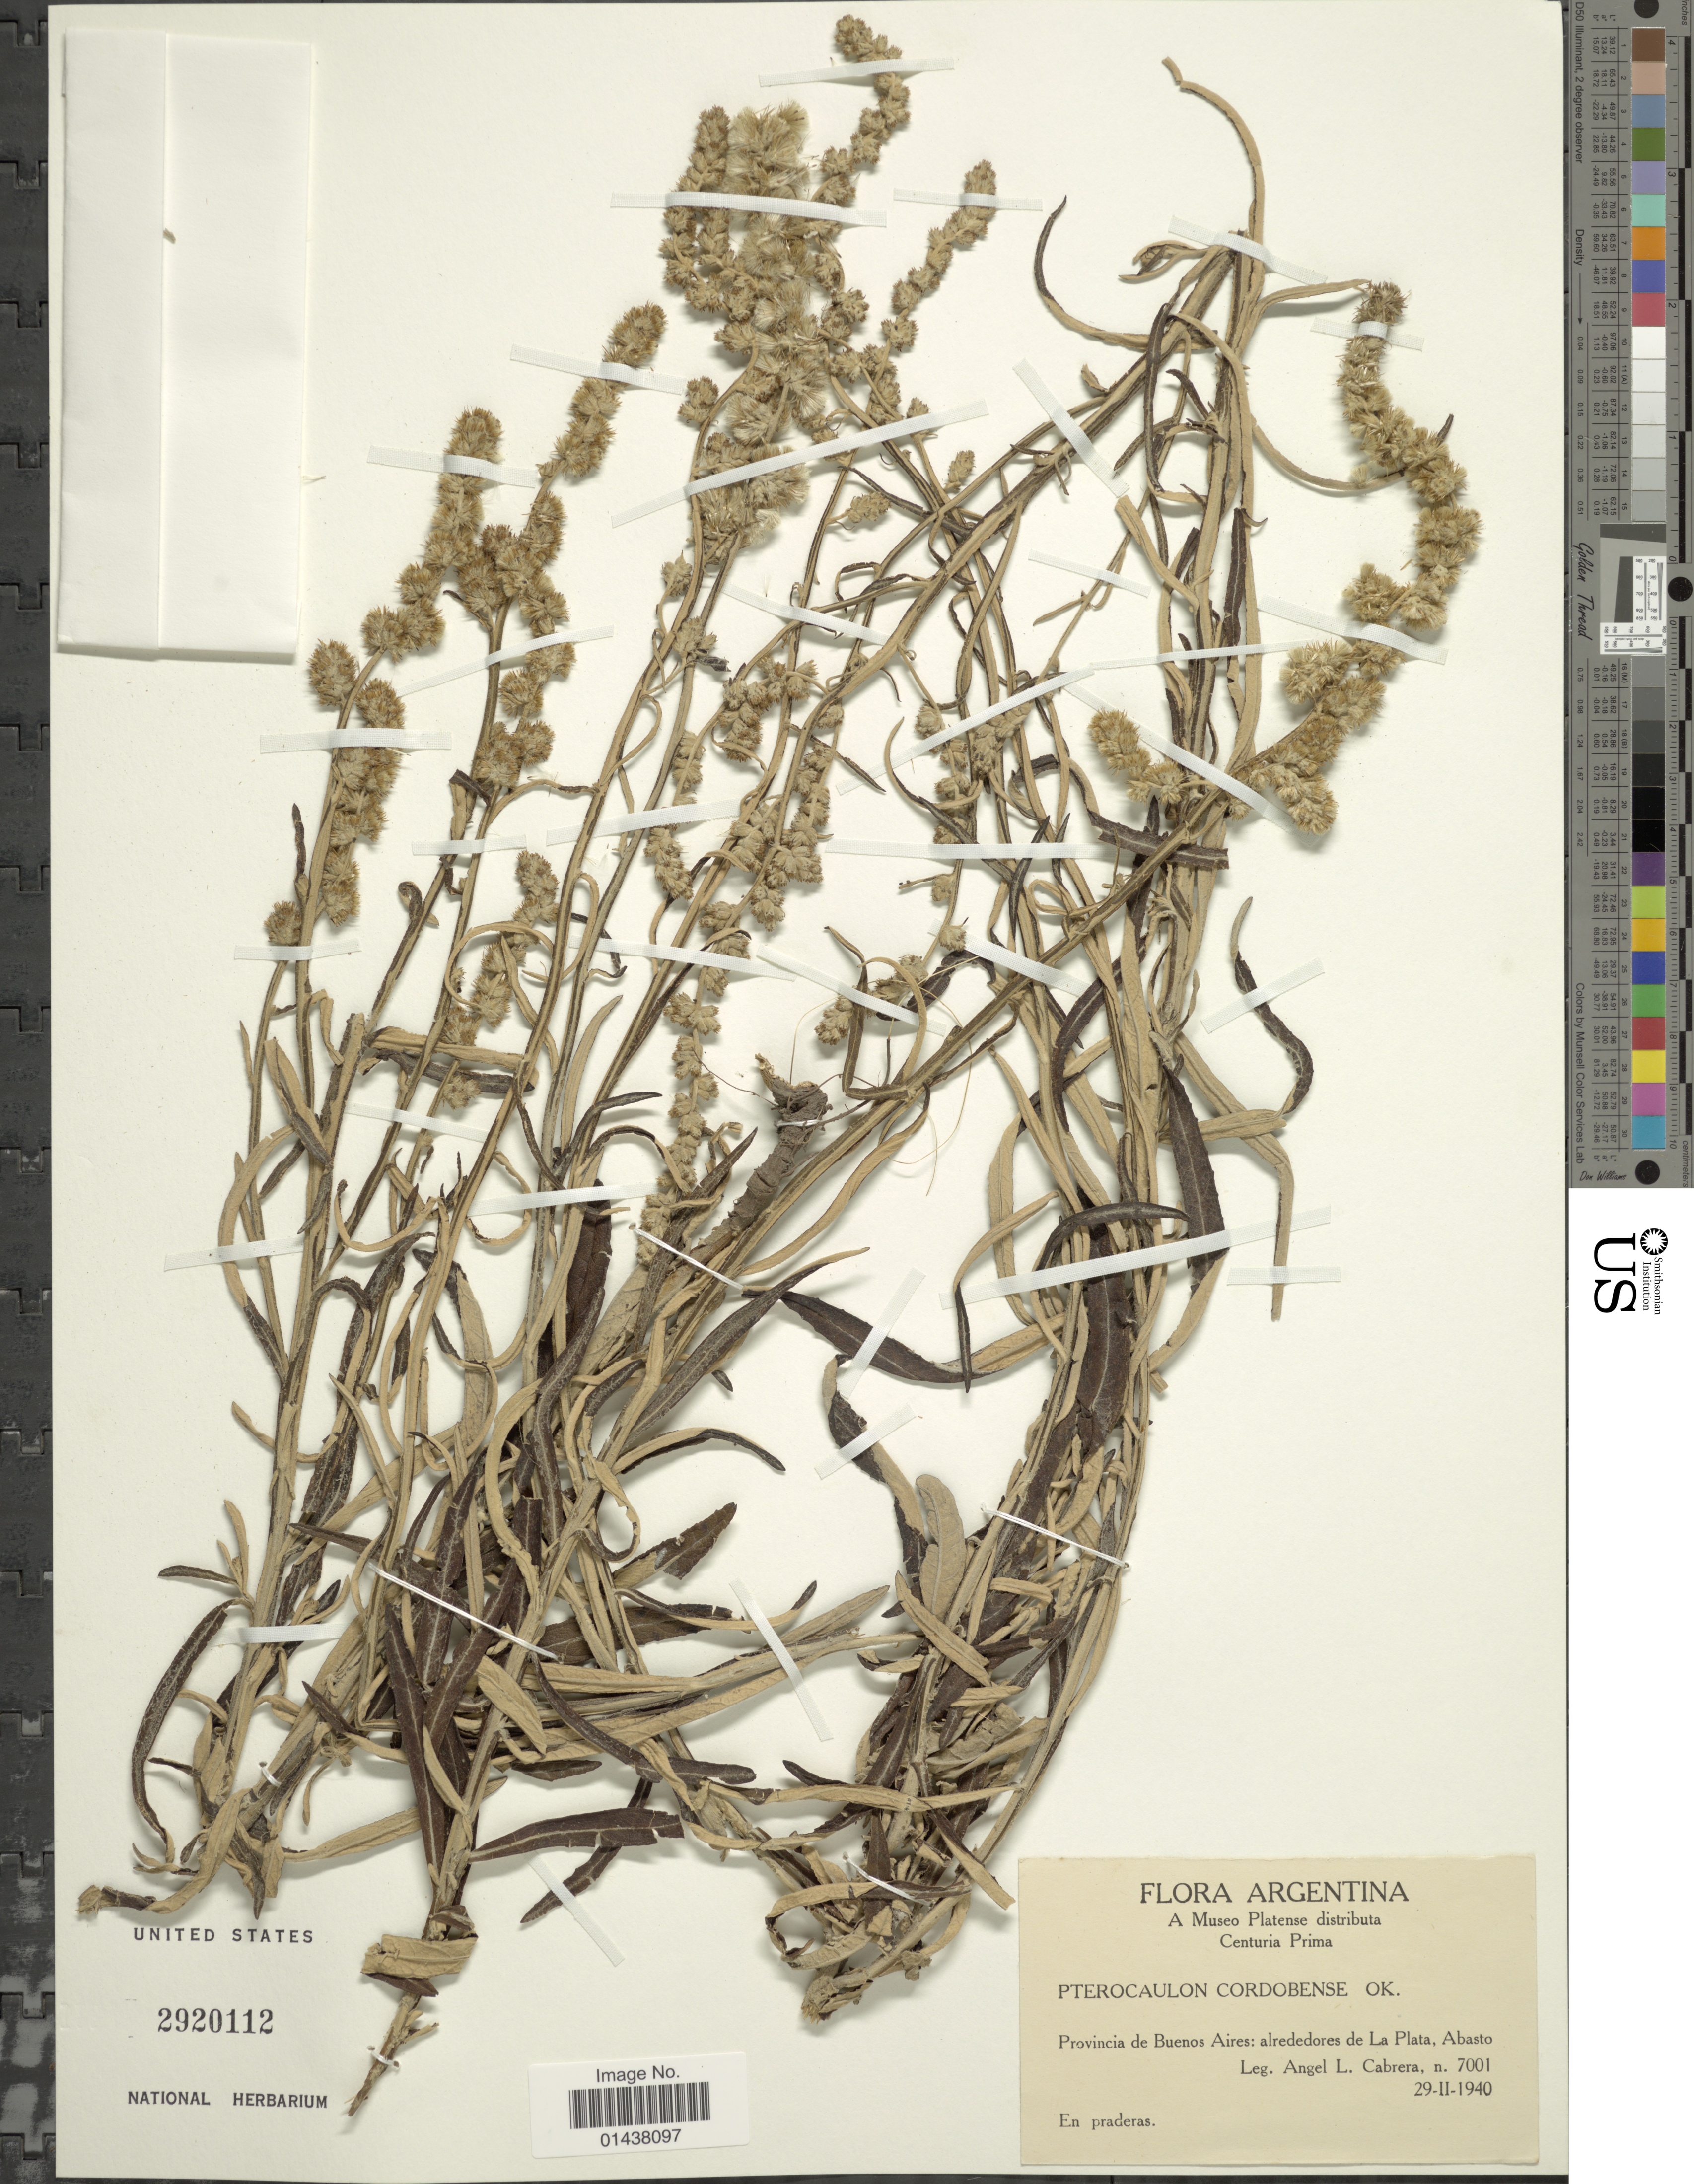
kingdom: Plantae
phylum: Tracheophyta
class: Magnoliopsida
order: Asterales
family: Asteraceae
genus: Pterocaulon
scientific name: Pterocaulon cordobense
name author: Kuntze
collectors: A. L. Cabrera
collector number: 7001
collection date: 1940-02-29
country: Argentina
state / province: Buenos Aires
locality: Alrededores de La Plata, Abasto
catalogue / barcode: US 2920112